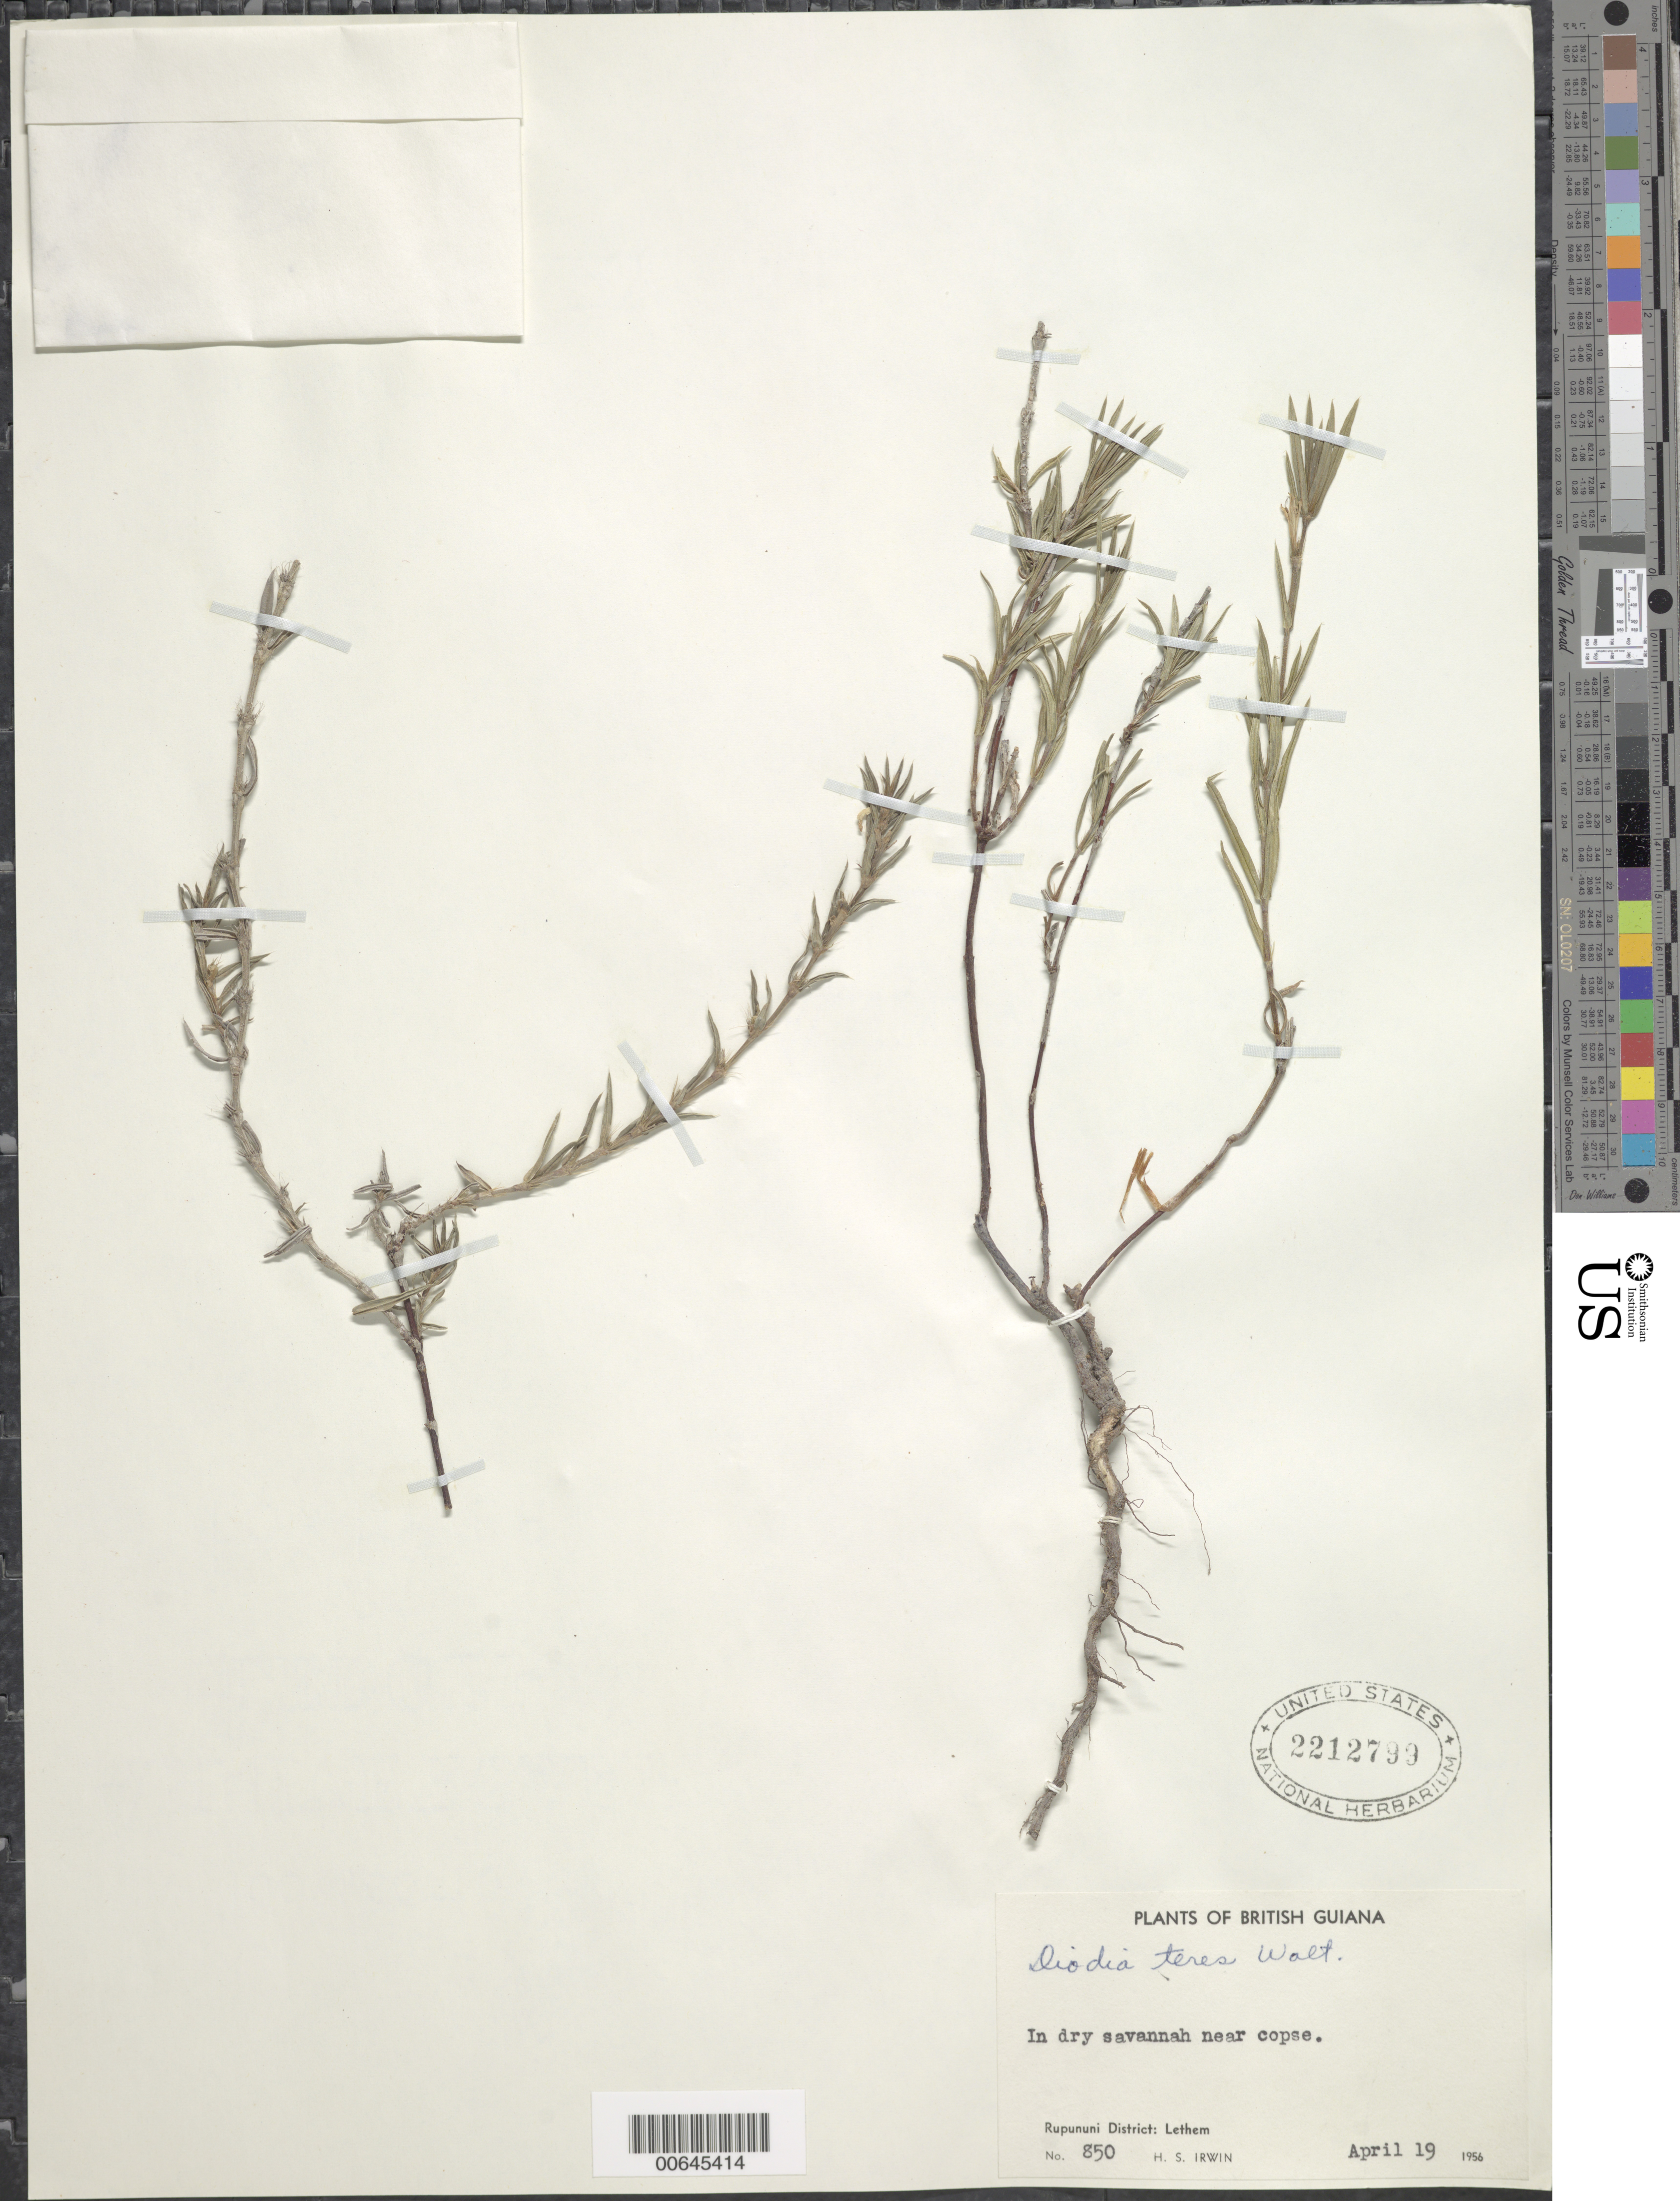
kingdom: Plantae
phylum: Tracheophyta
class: Magnoliopsida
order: Gentianales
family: Rubiaceae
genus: Diodia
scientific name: Diodia teres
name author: Walter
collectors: H. Irwin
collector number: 850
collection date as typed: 19-Apr-56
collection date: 1956-04-19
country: Guyana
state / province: U. Takutu-U. Essequibo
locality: Rupununi Dist., Lethem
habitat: Dry savanna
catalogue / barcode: US 2212799